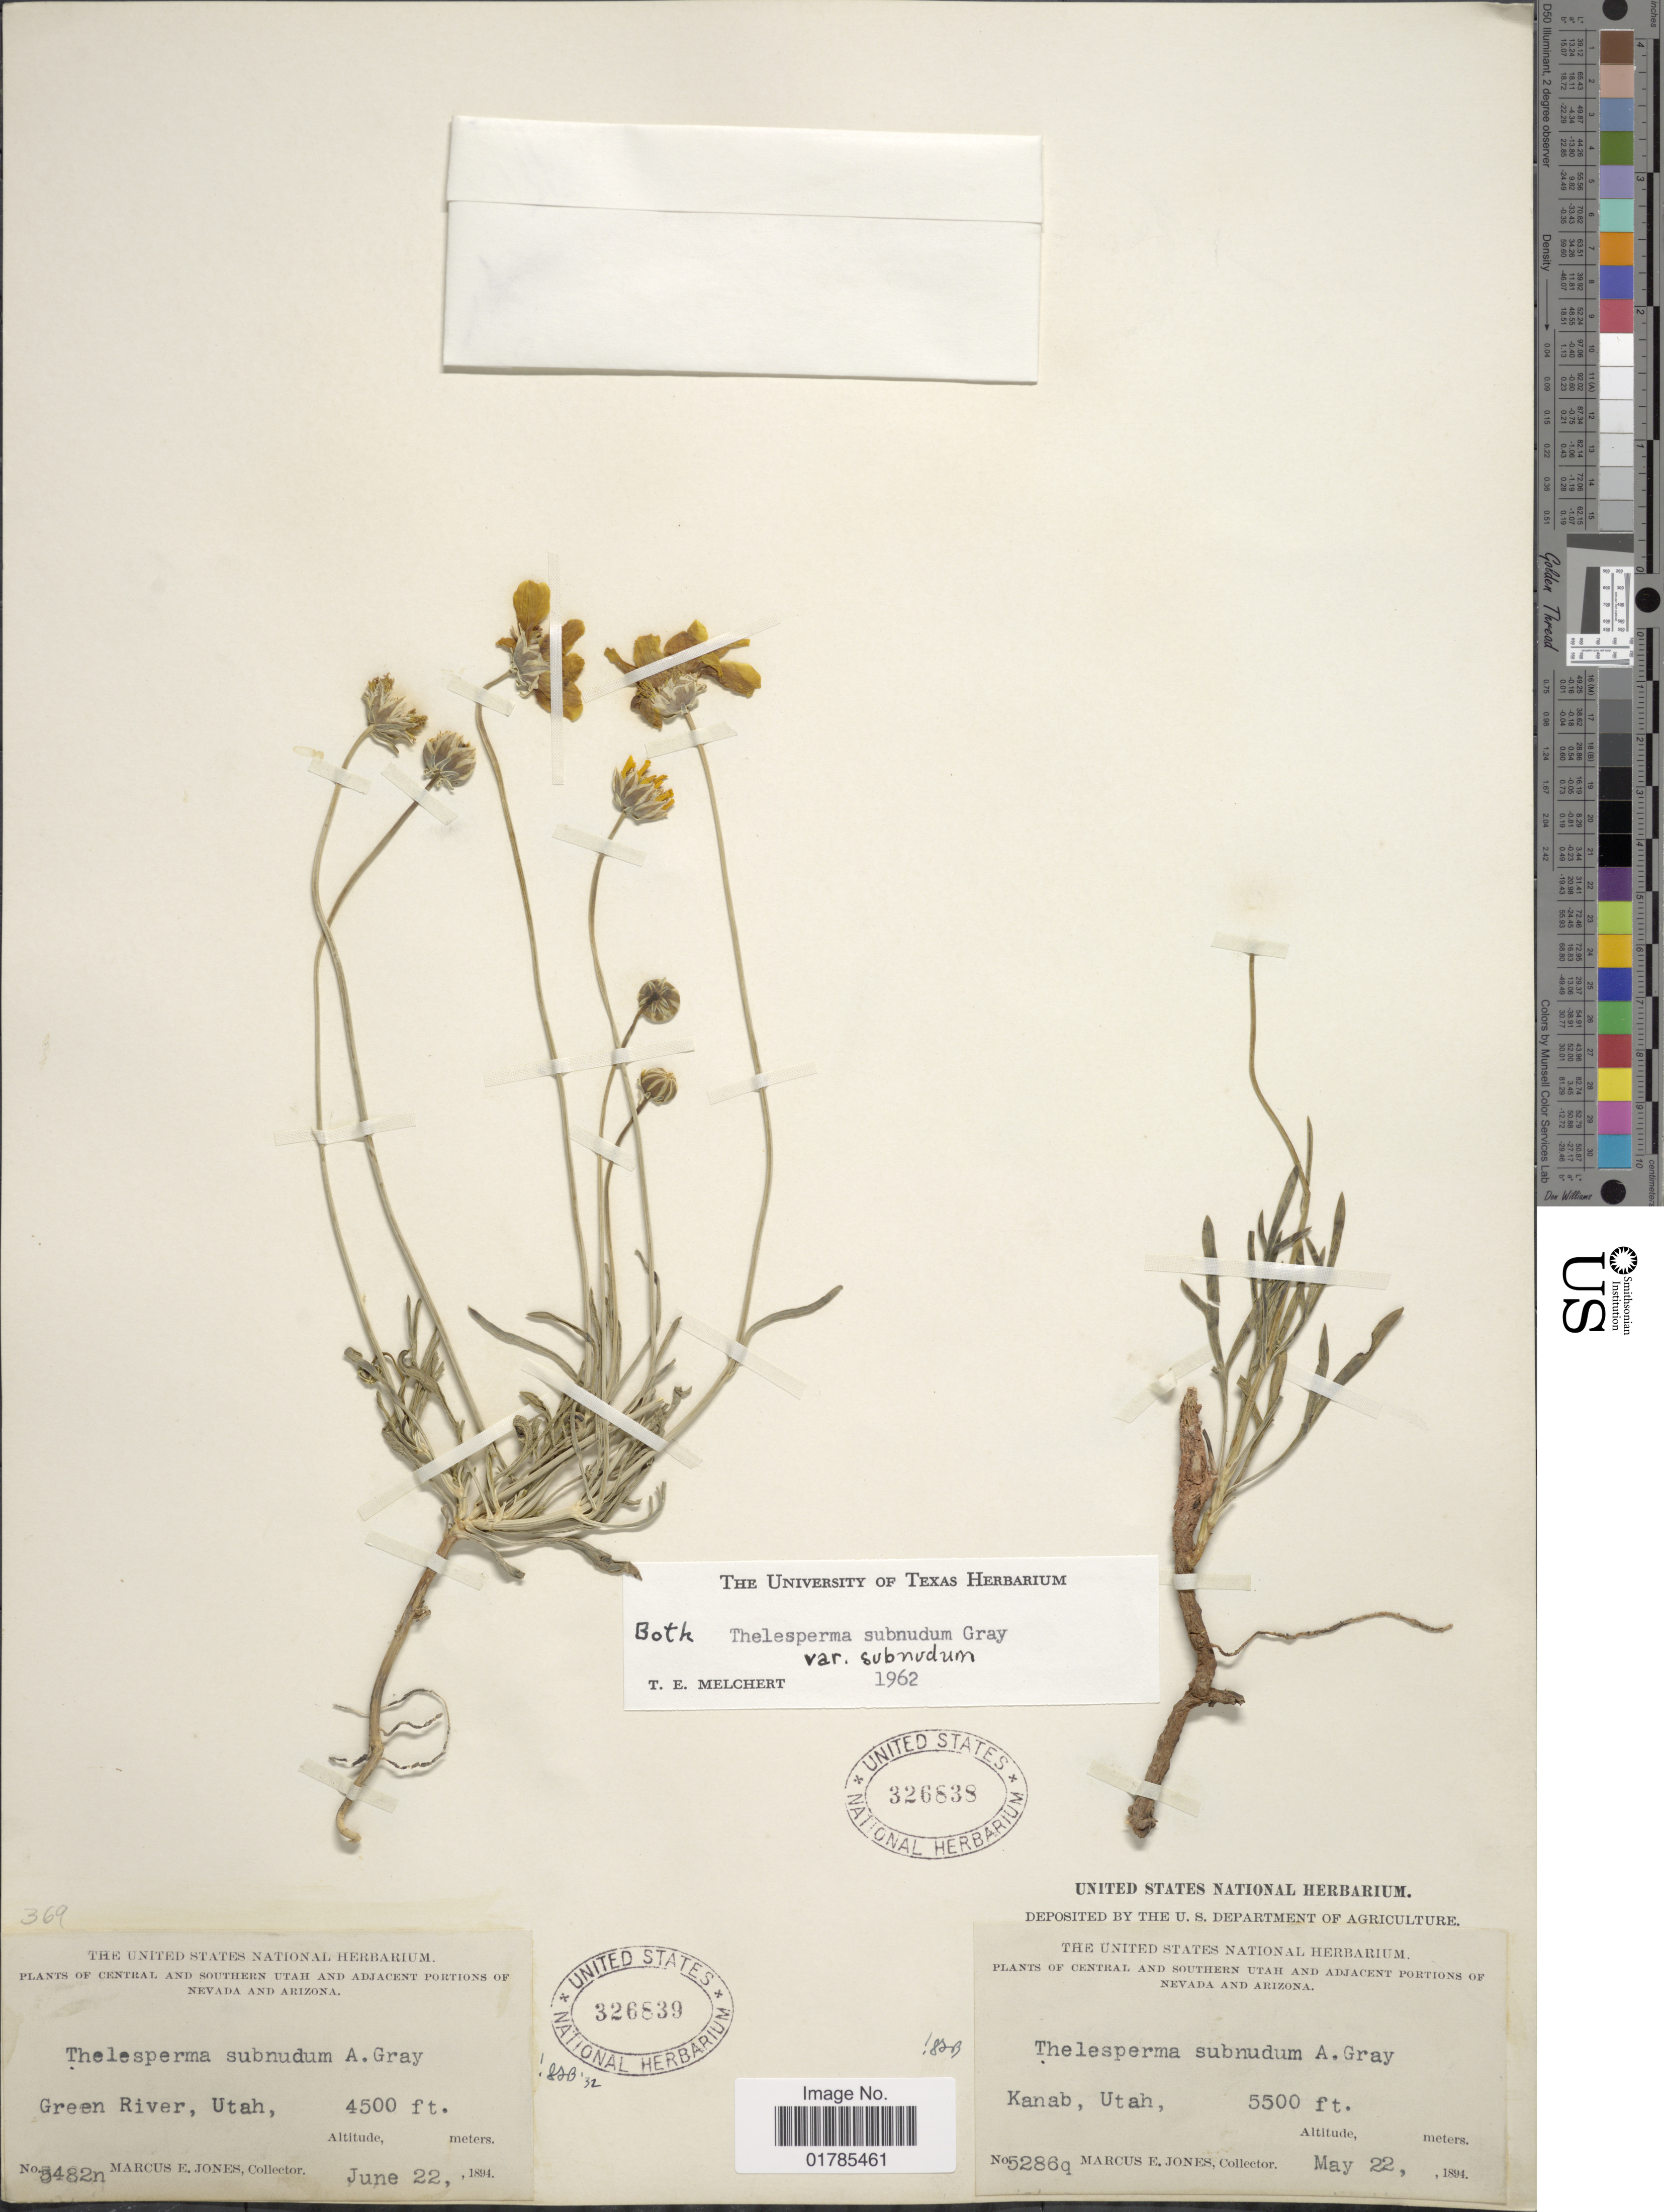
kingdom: Plantae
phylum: Tracheophyta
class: Magnoliopsida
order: Asterales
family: Asteraceae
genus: Thelesperma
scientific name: Thelesperma subnudum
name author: A. Gray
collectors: M. E. Jones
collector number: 3482n*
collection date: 1894-06-22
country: United States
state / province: Utah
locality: Green River, Central and southern Utah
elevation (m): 1372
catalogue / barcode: US 326839-2